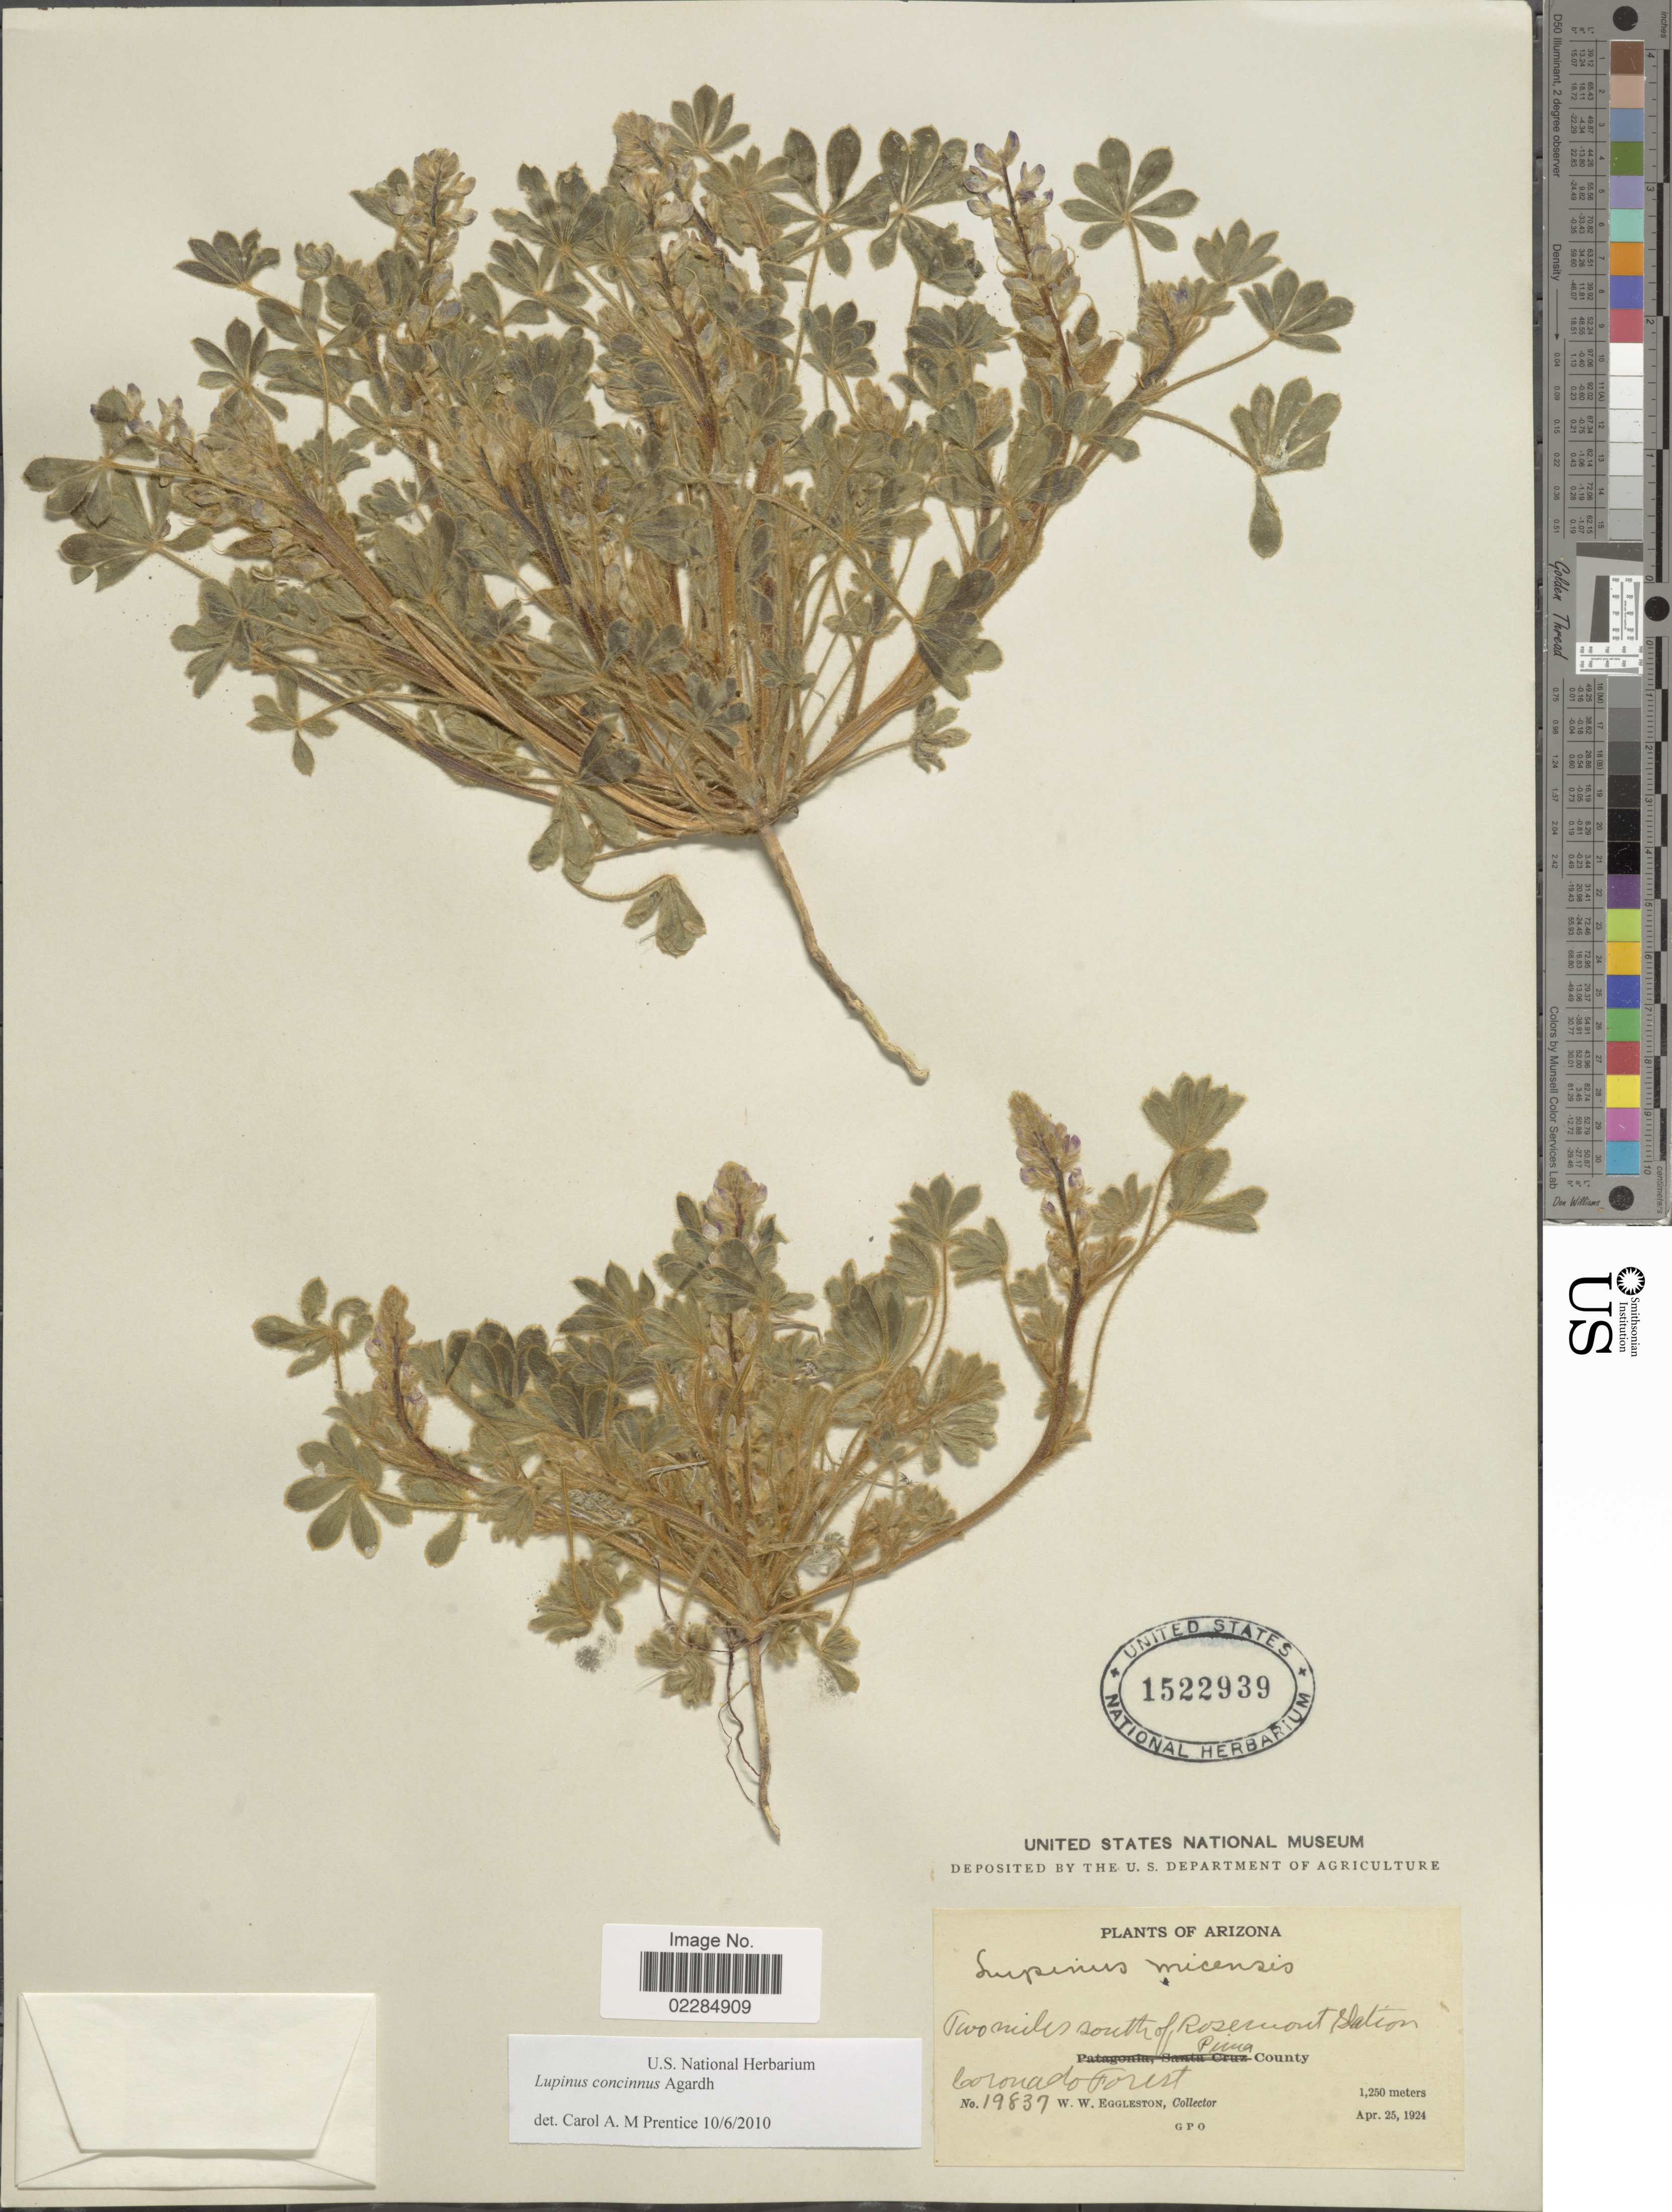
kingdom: Plantae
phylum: Tracheophyta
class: Magnoliopsida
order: Fabales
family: Fabaceae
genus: Lupinus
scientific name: Lupinus concinnus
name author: J. Agardh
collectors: W. W. Eggleston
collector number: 19837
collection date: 1924-04-25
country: United States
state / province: Arizona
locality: Two miles south of Rosemont Station, Pima County. Coronado Forest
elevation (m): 1250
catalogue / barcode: US 1522939